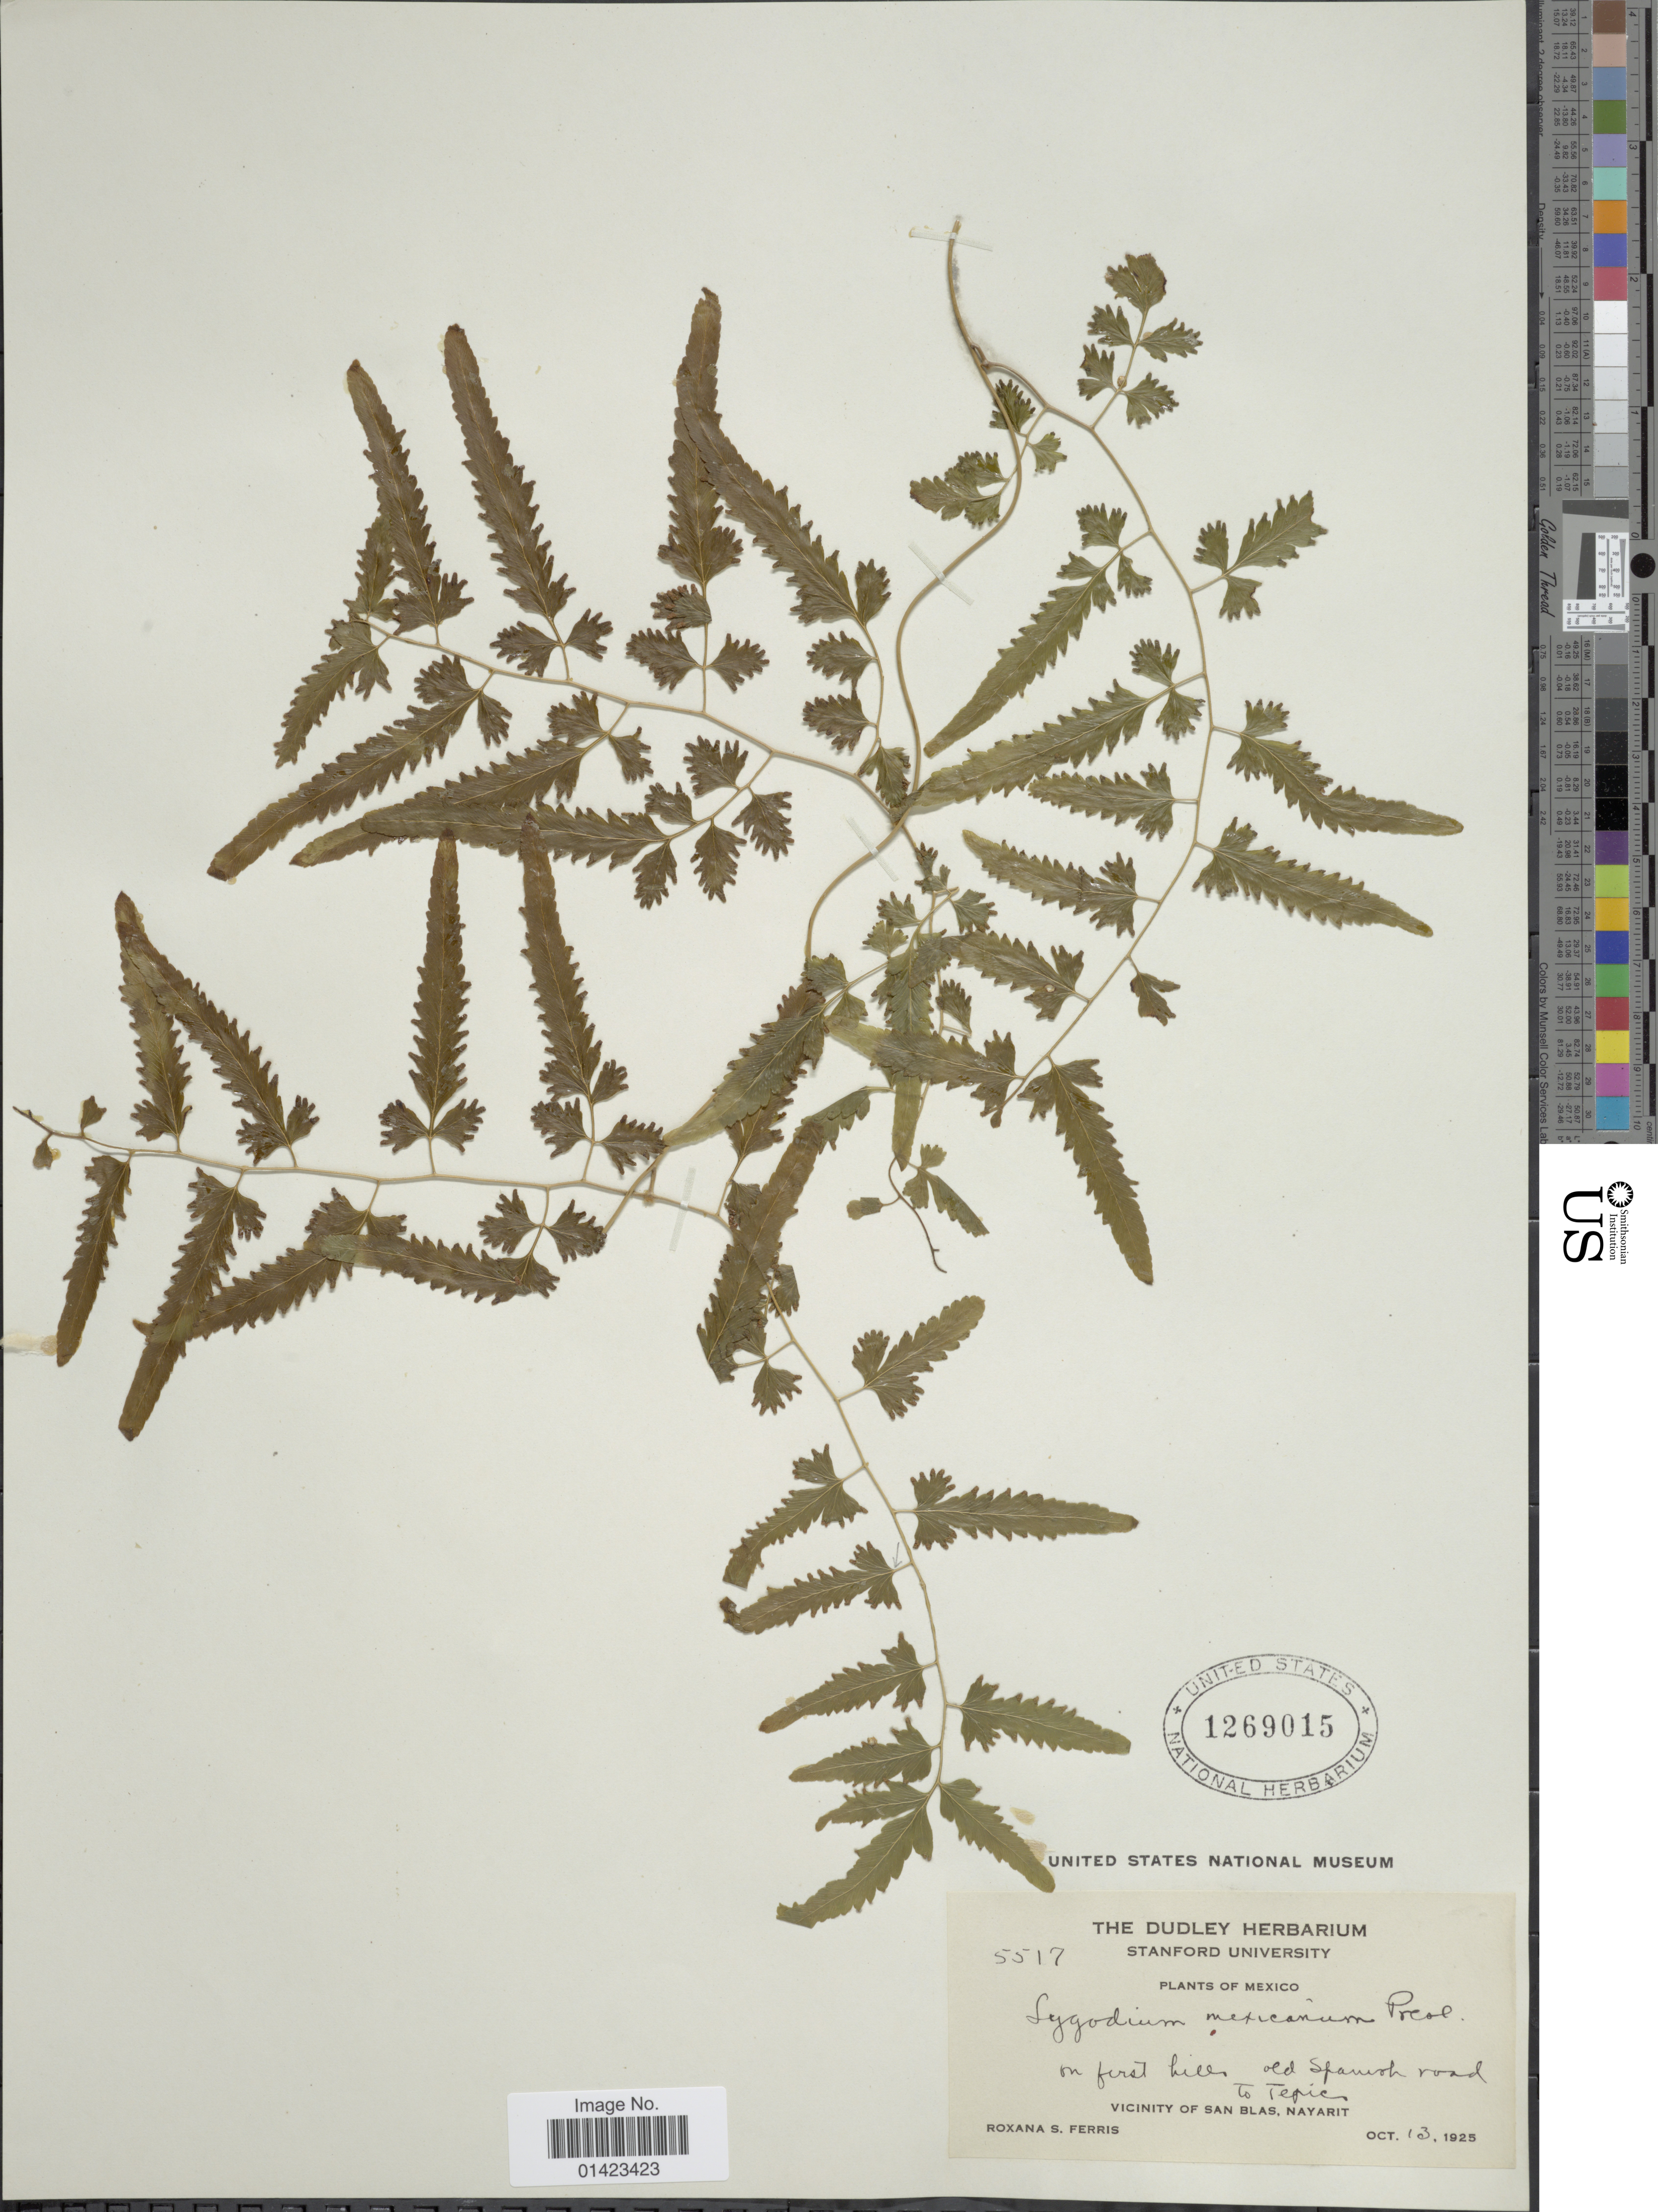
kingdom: Plantae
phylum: Tracheophyta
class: Polypodiopsida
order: Schizaeales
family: Lygodiaceae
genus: Lygodium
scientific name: Lygodium venustum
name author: Sw.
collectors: R. S. Ferris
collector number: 5517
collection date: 1925-10-13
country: Panama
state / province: Kuna Yala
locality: On first hills old spanish road to Tepic, Vicinity of San Blas, Nayarit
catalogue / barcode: US 1269015